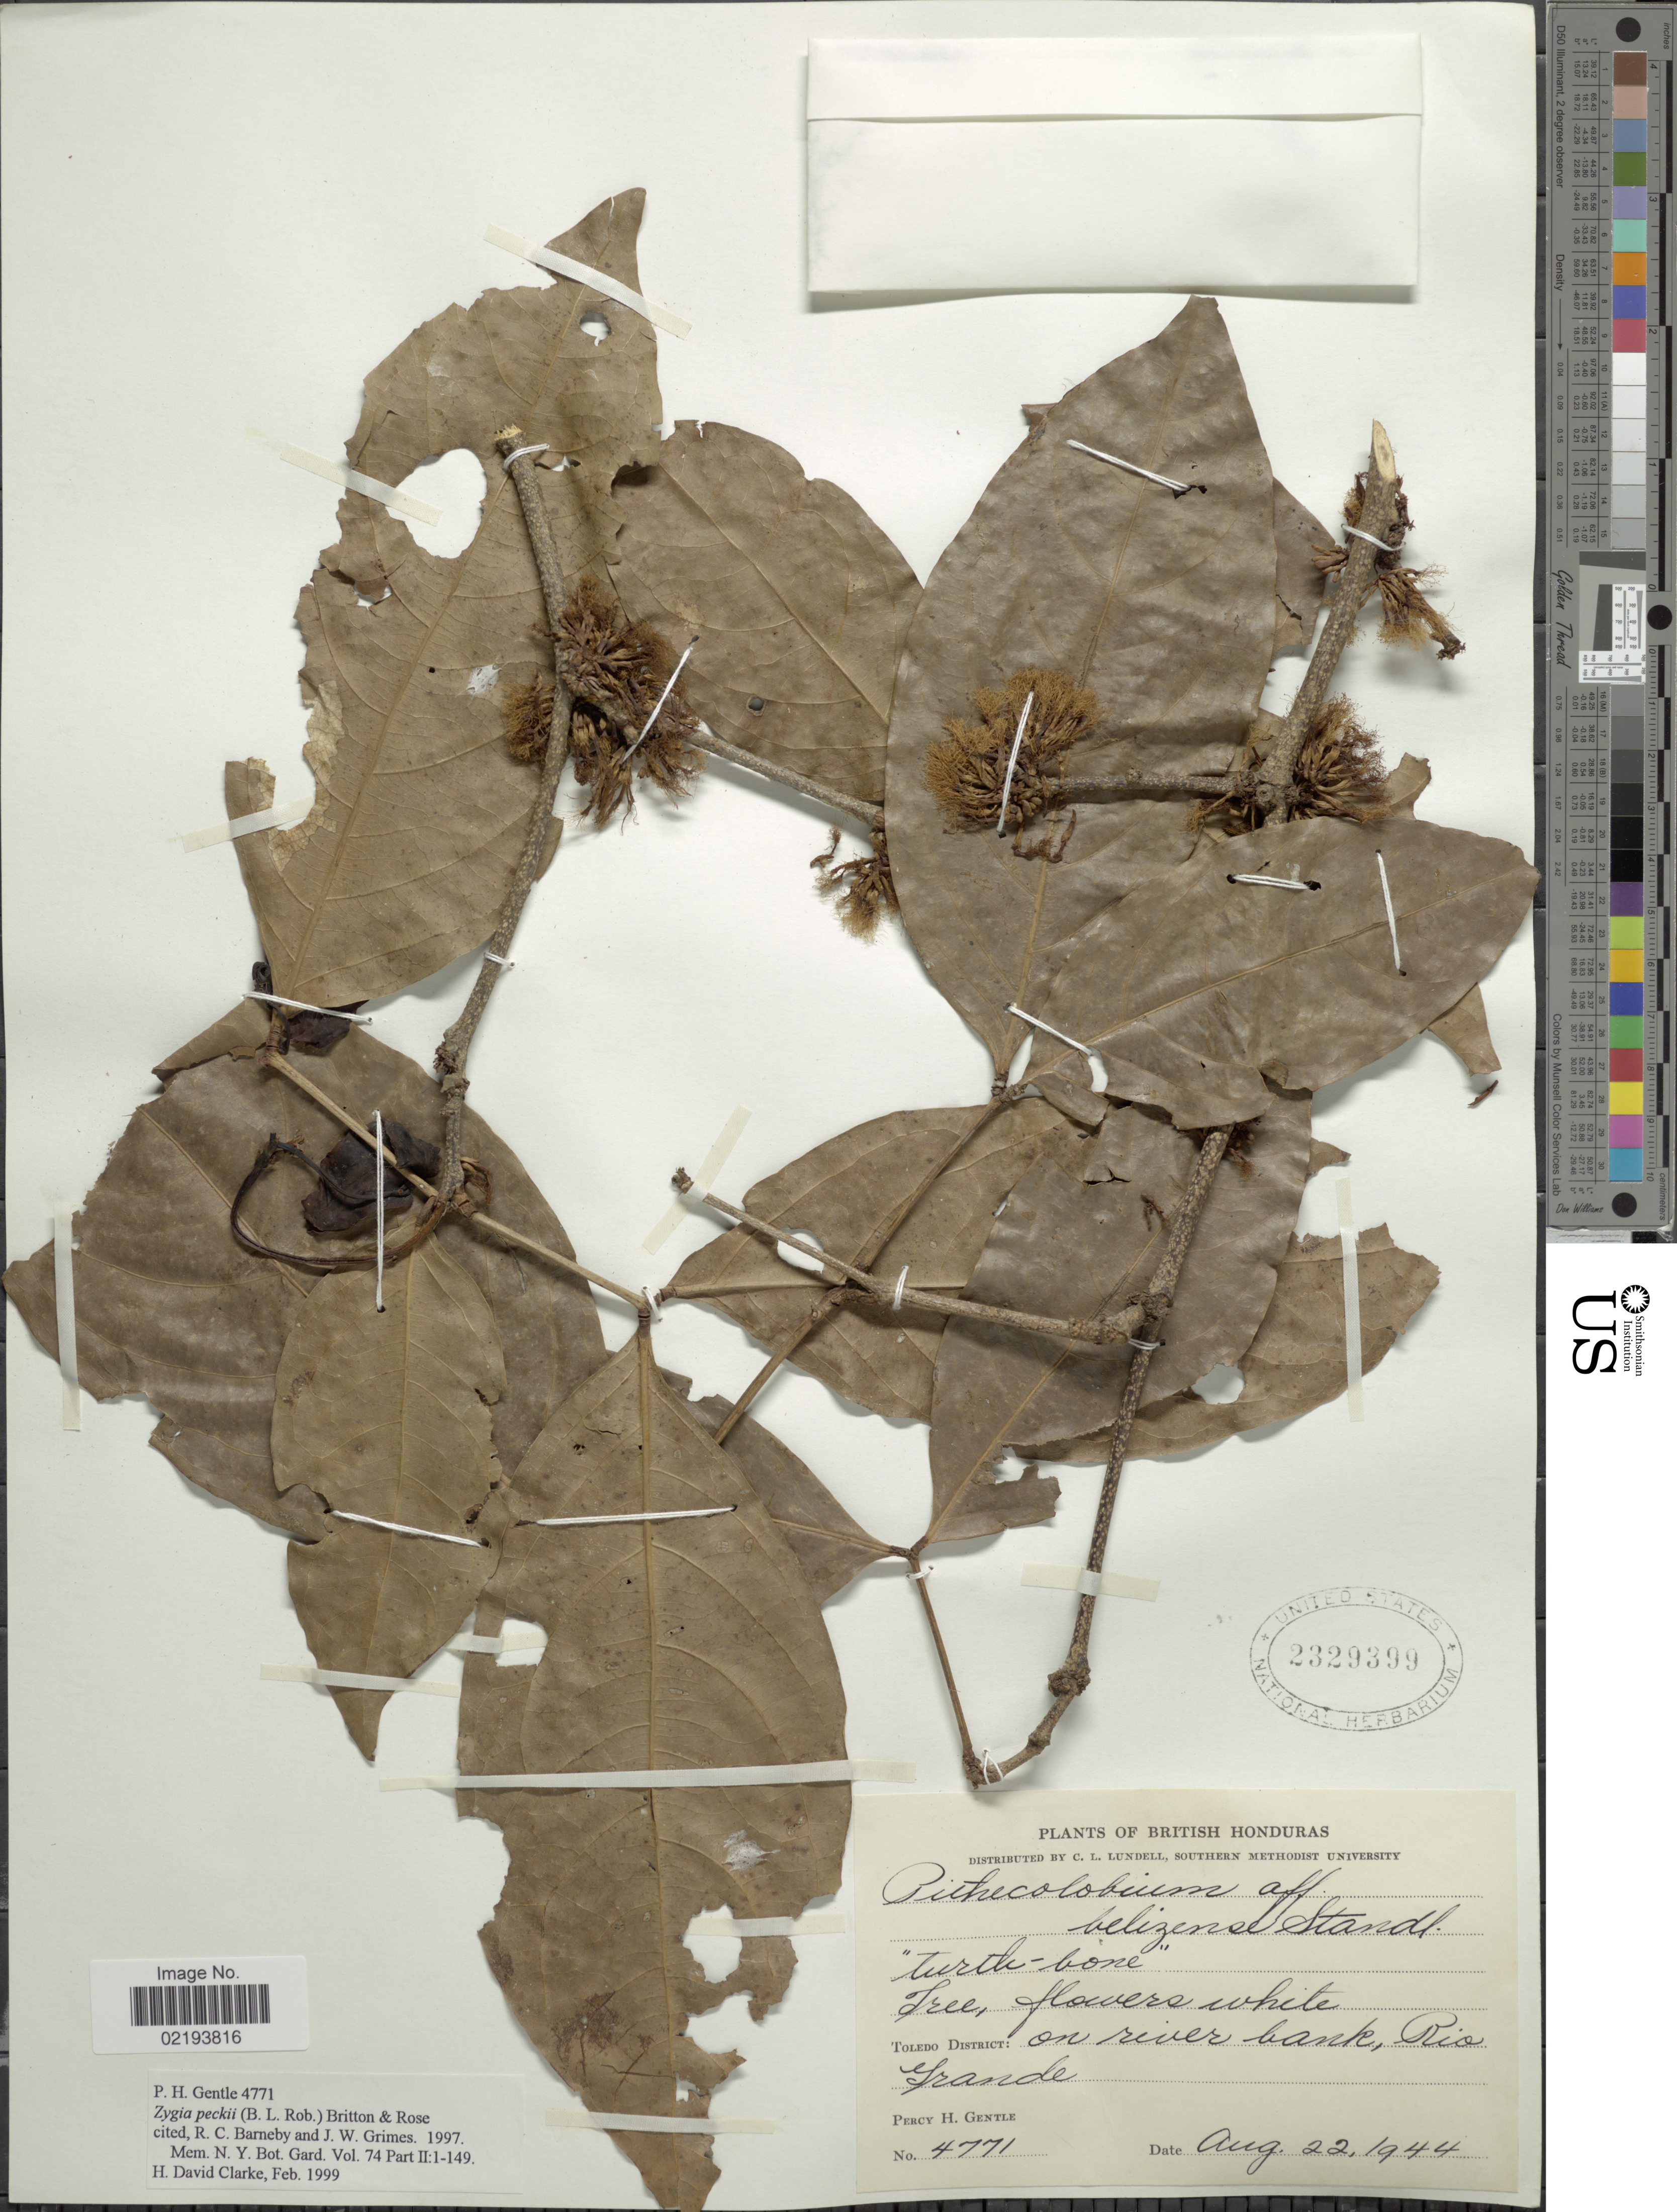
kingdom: Plantae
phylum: Tracheophyta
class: Magnoliopsida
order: Fabales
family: Fabaceae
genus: Zygia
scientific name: Zygia peckii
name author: (B.L. Rob.) Britton & Rose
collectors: P. H. Gentle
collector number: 4771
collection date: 1944-08-22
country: Belize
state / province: Toledo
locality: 'Turth-bone' Toledo District: on river bank, Rio Grande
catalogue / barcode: US 2329399